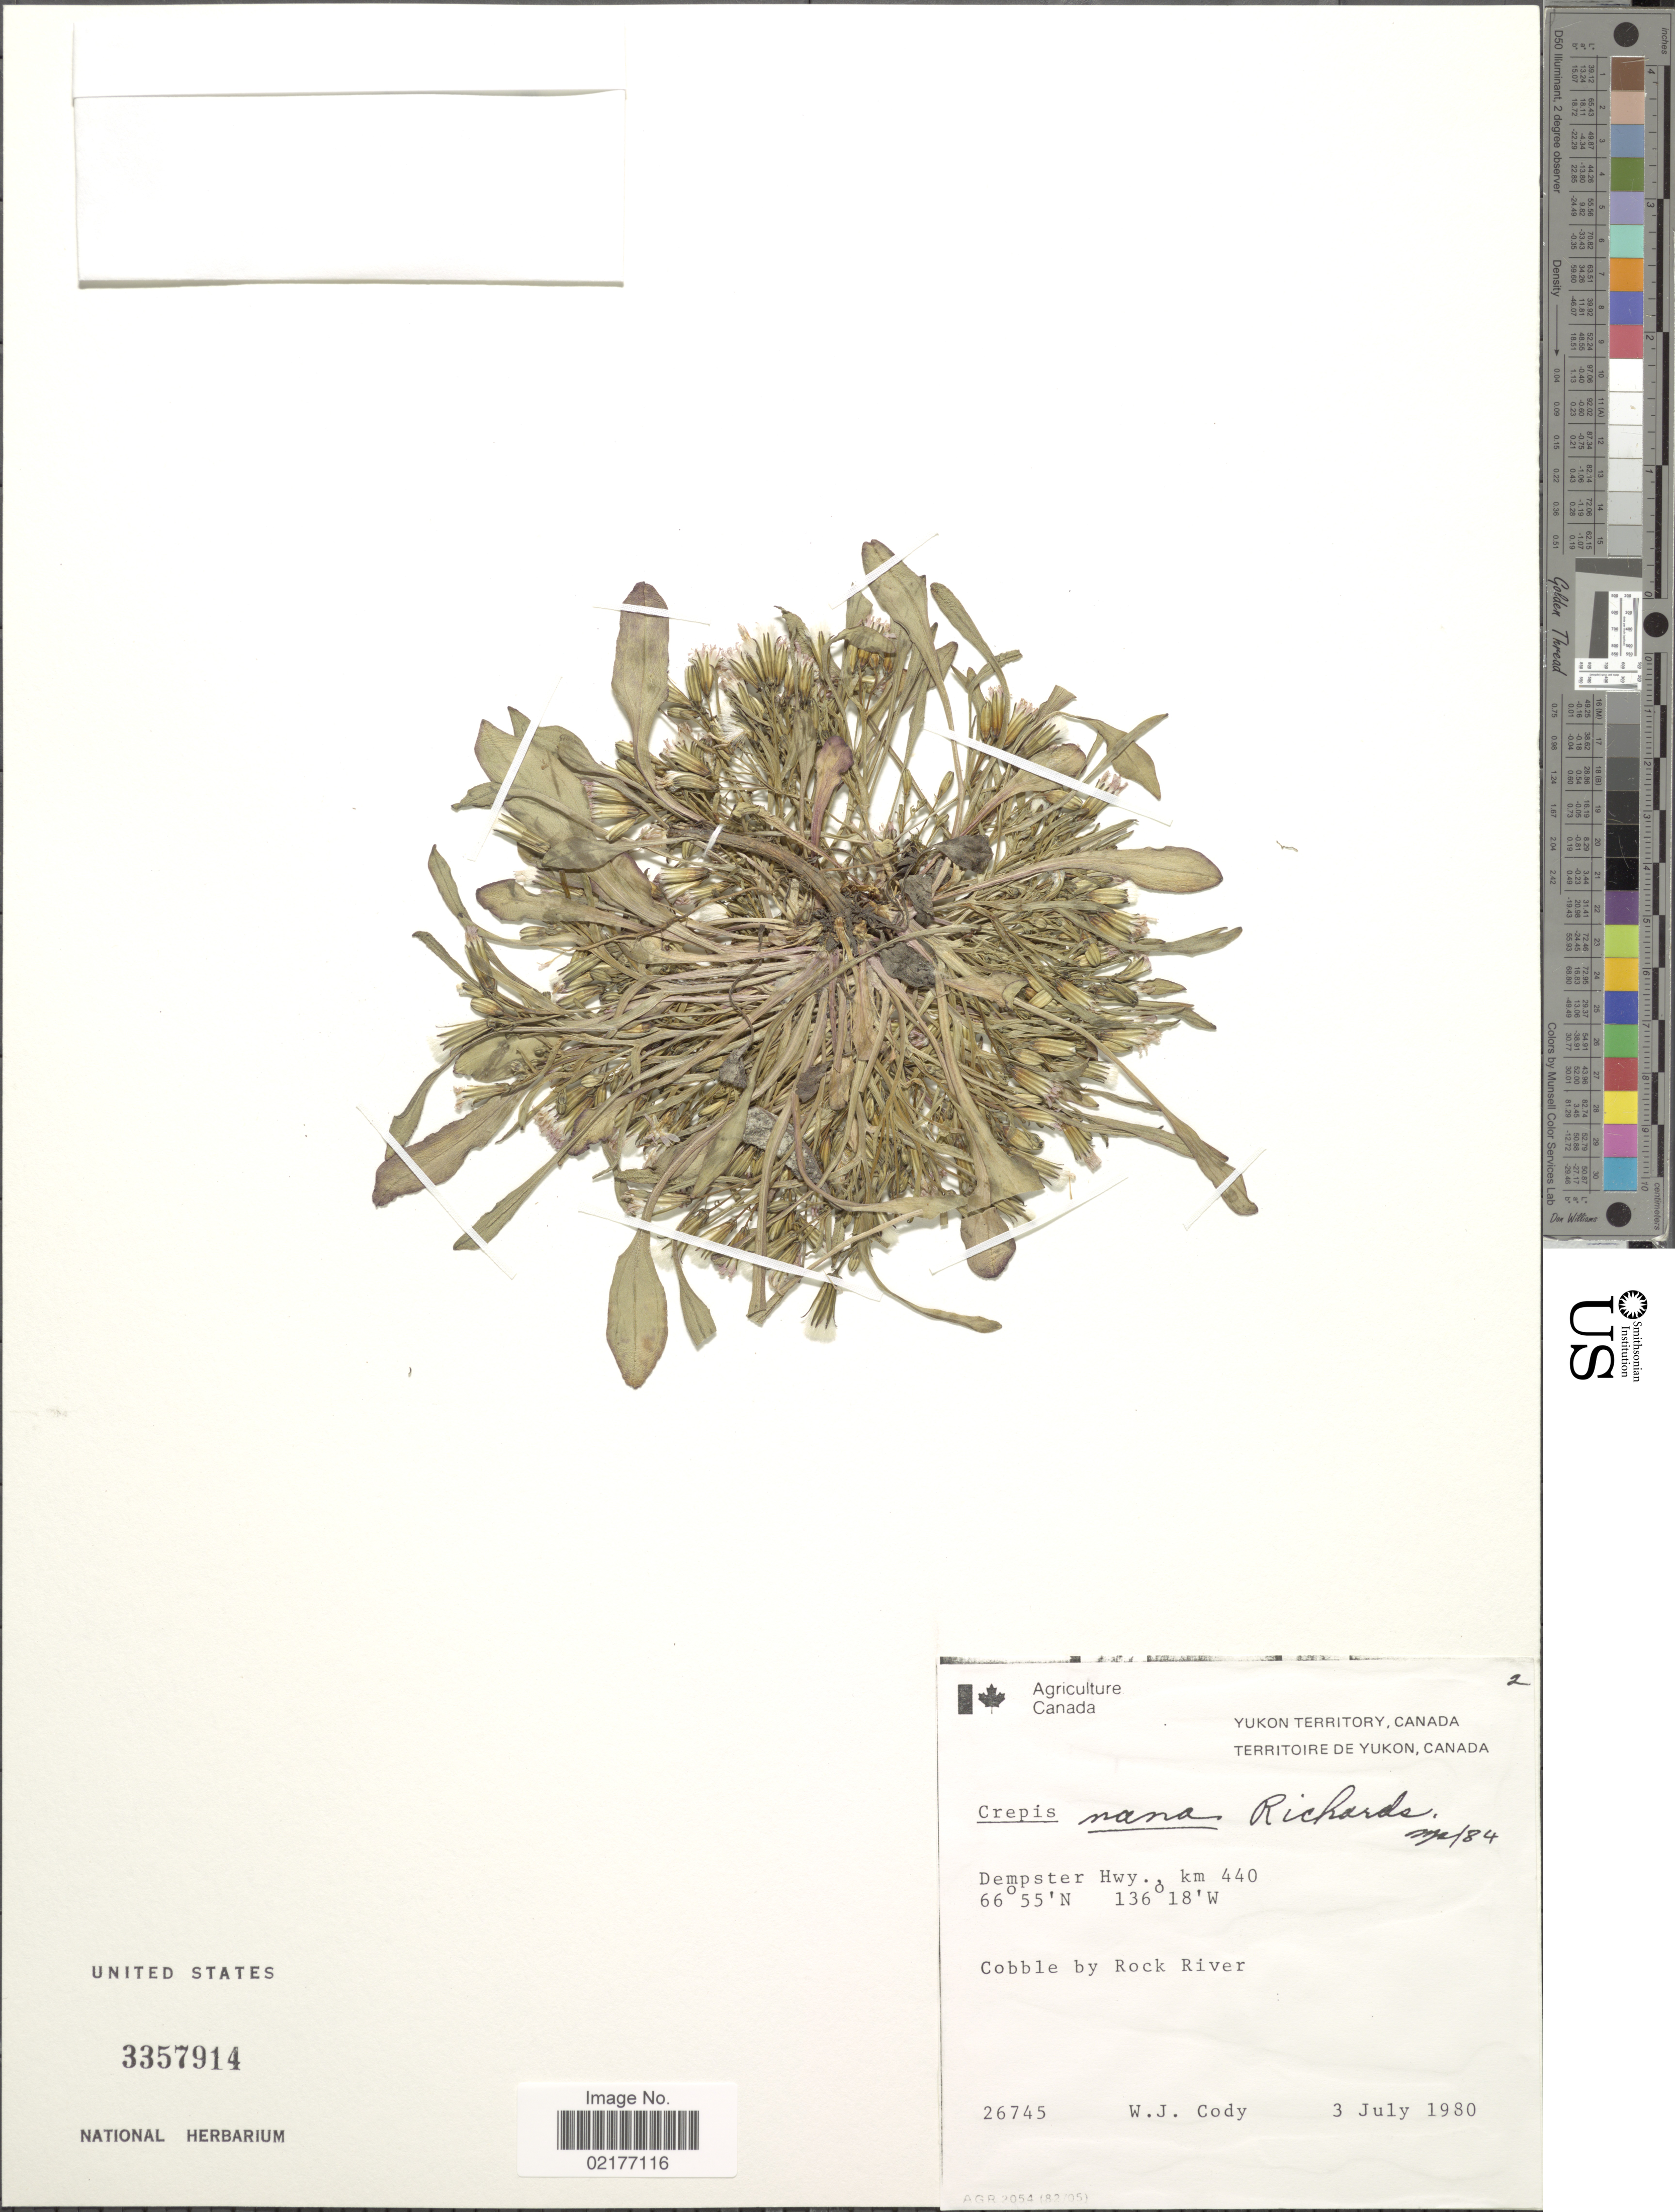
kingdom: Plantae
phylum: Tracheophyta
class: Magnoliopsida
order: Asterales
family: Asteraceae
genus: Askellia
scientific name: Askellia pygmaea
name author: (Ledeb.) Sennikov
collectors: W. Cody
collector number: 26745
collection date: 1980-07-03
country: Canada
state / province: Yukon Territory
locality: Dempster Hwy., Km 440, Cobble by Rock River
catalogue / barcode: US 3357914